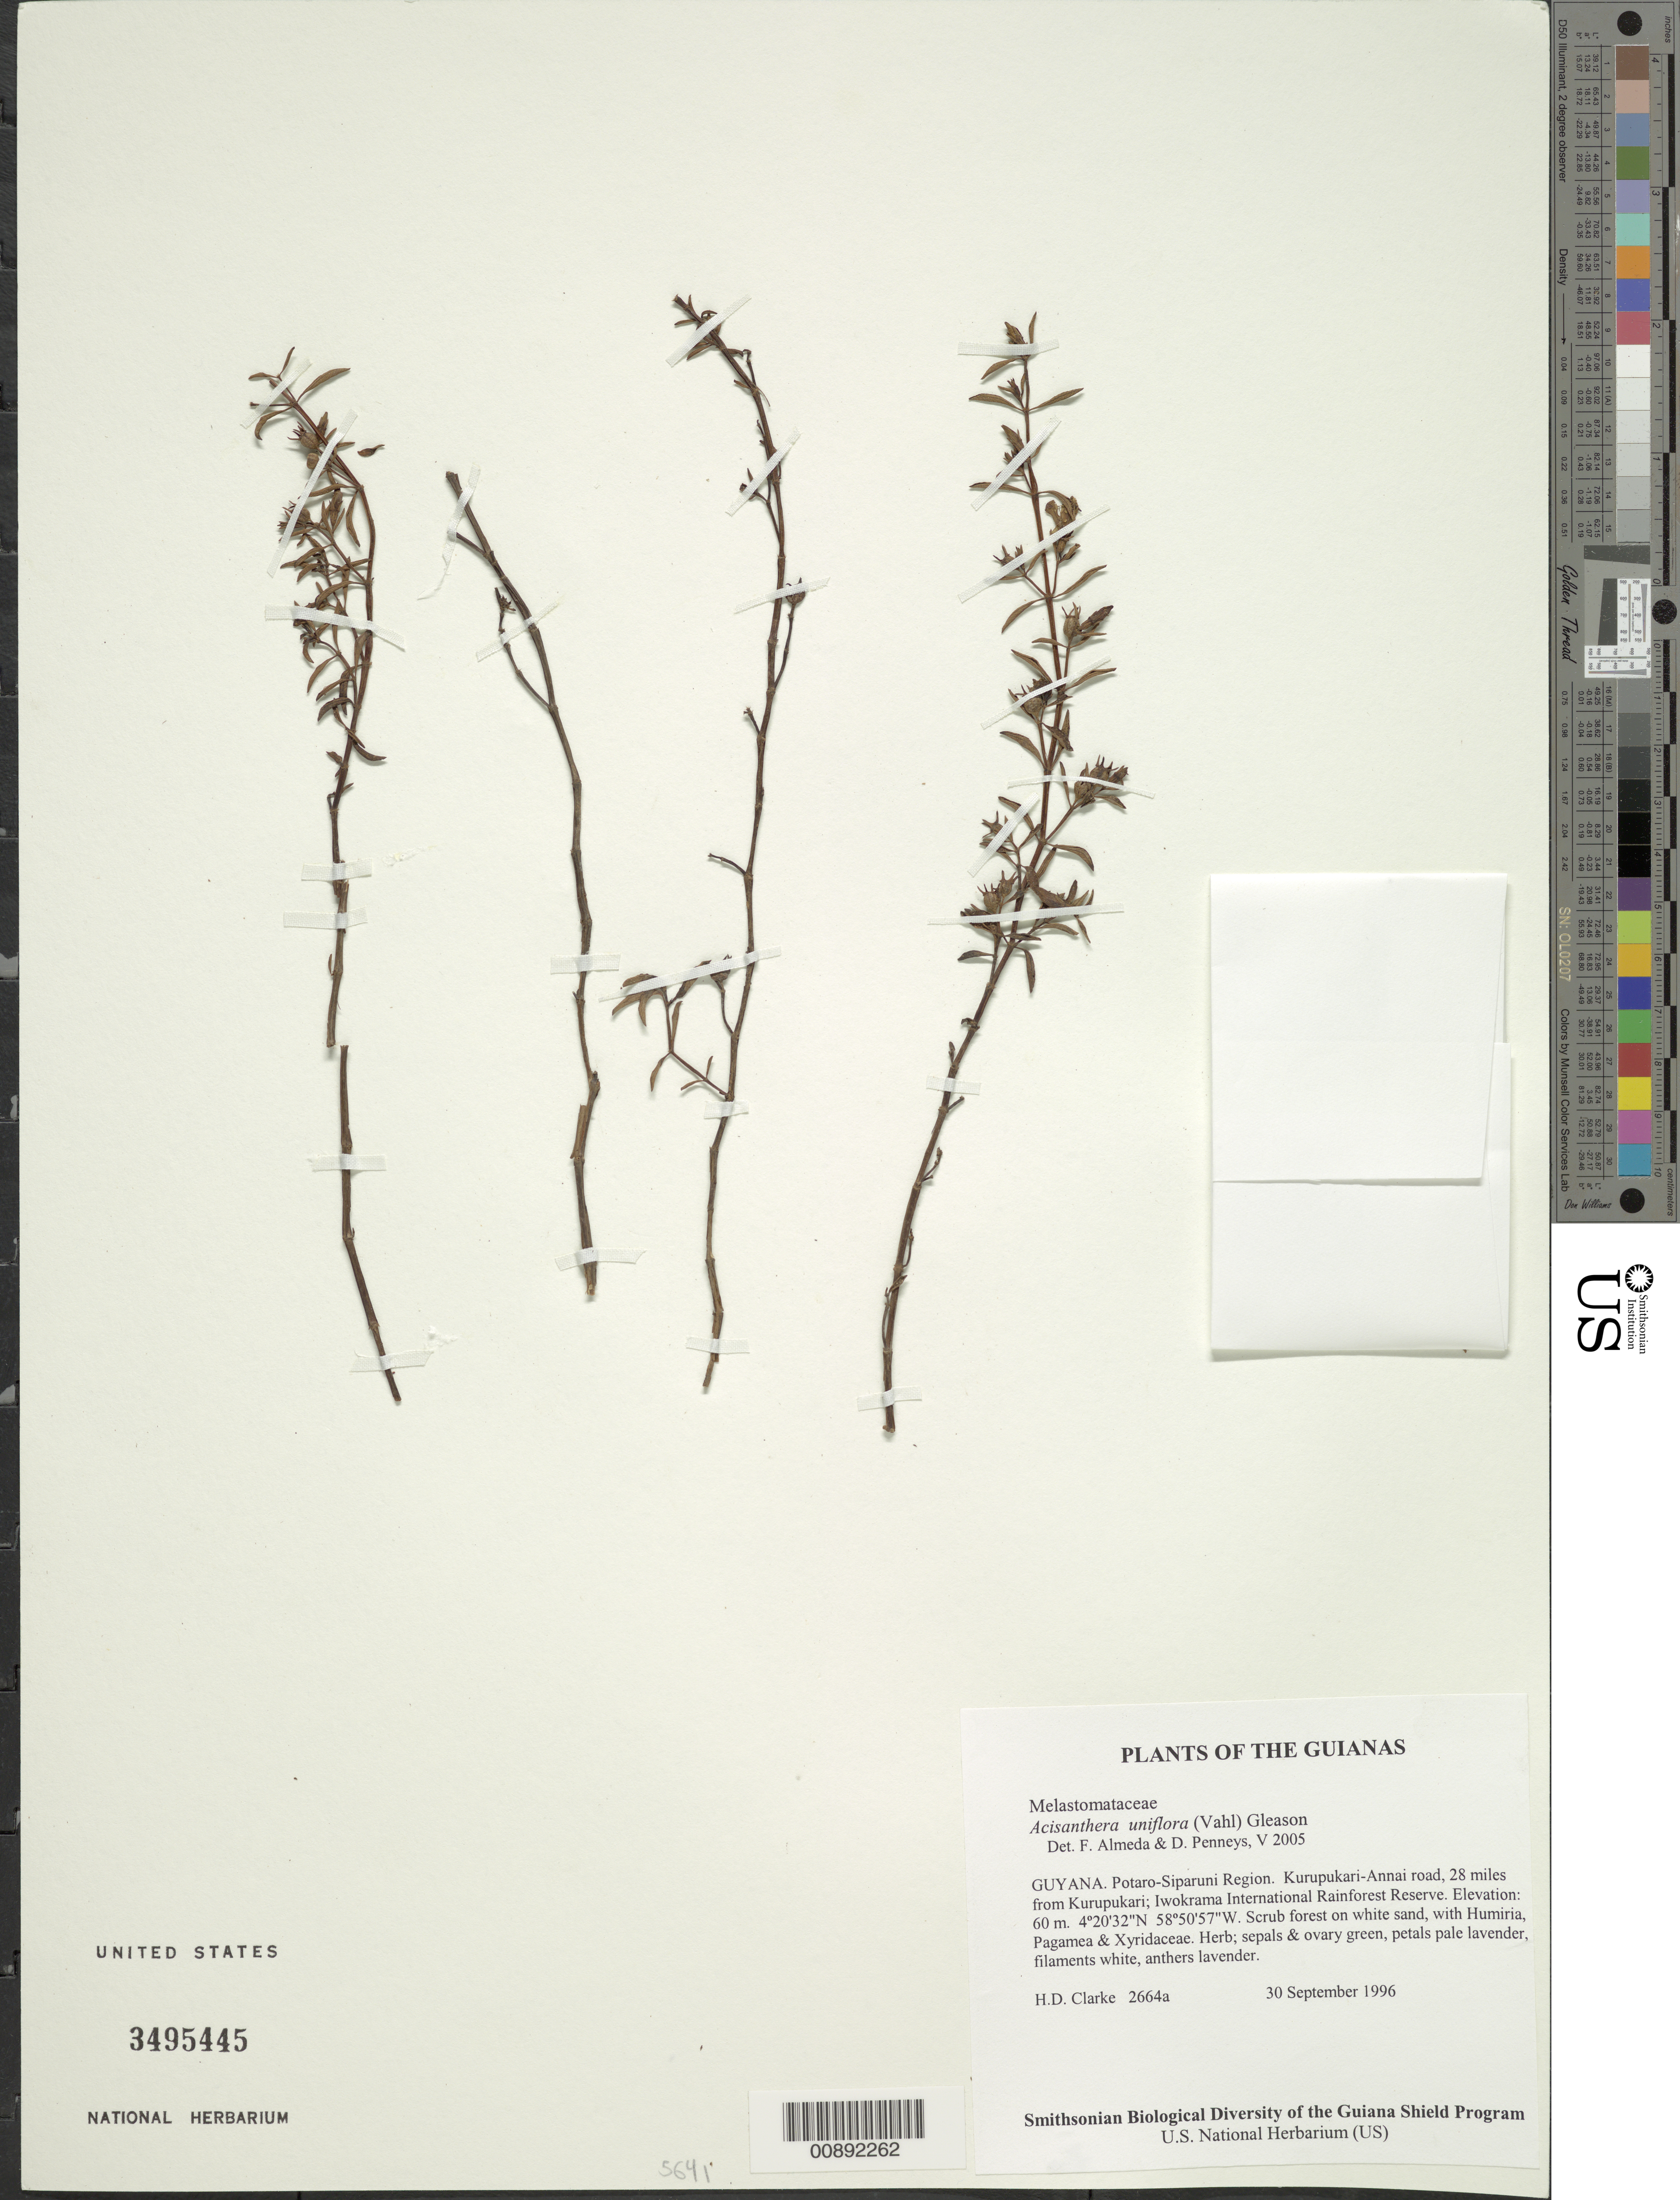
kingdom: Plantae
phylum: Tracheophyta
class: Magnoliopsida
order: Myrtales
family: Melastomataceae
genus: Comolia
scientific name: Comolia lythrarioides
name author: (Steud.) Naudin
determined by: Nunes da Silva, Diego, (RB), Jardim Botanico do Rio de Janeiro - Herbario (BRAZIL)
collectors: H. D. Clarke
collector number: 2664 a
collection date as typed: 30 September 1996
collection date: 1996-09-30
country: Guyana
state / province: Potaro-Siparuni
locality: Kurupukari-Annai road, 28 miles from Kurupukari; Iwokrama International Rainforest Reserve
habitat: Scrub forest on white sand, with Humiria, Pagamea & Xyridaceae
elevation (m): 60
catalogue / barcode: US 3495445